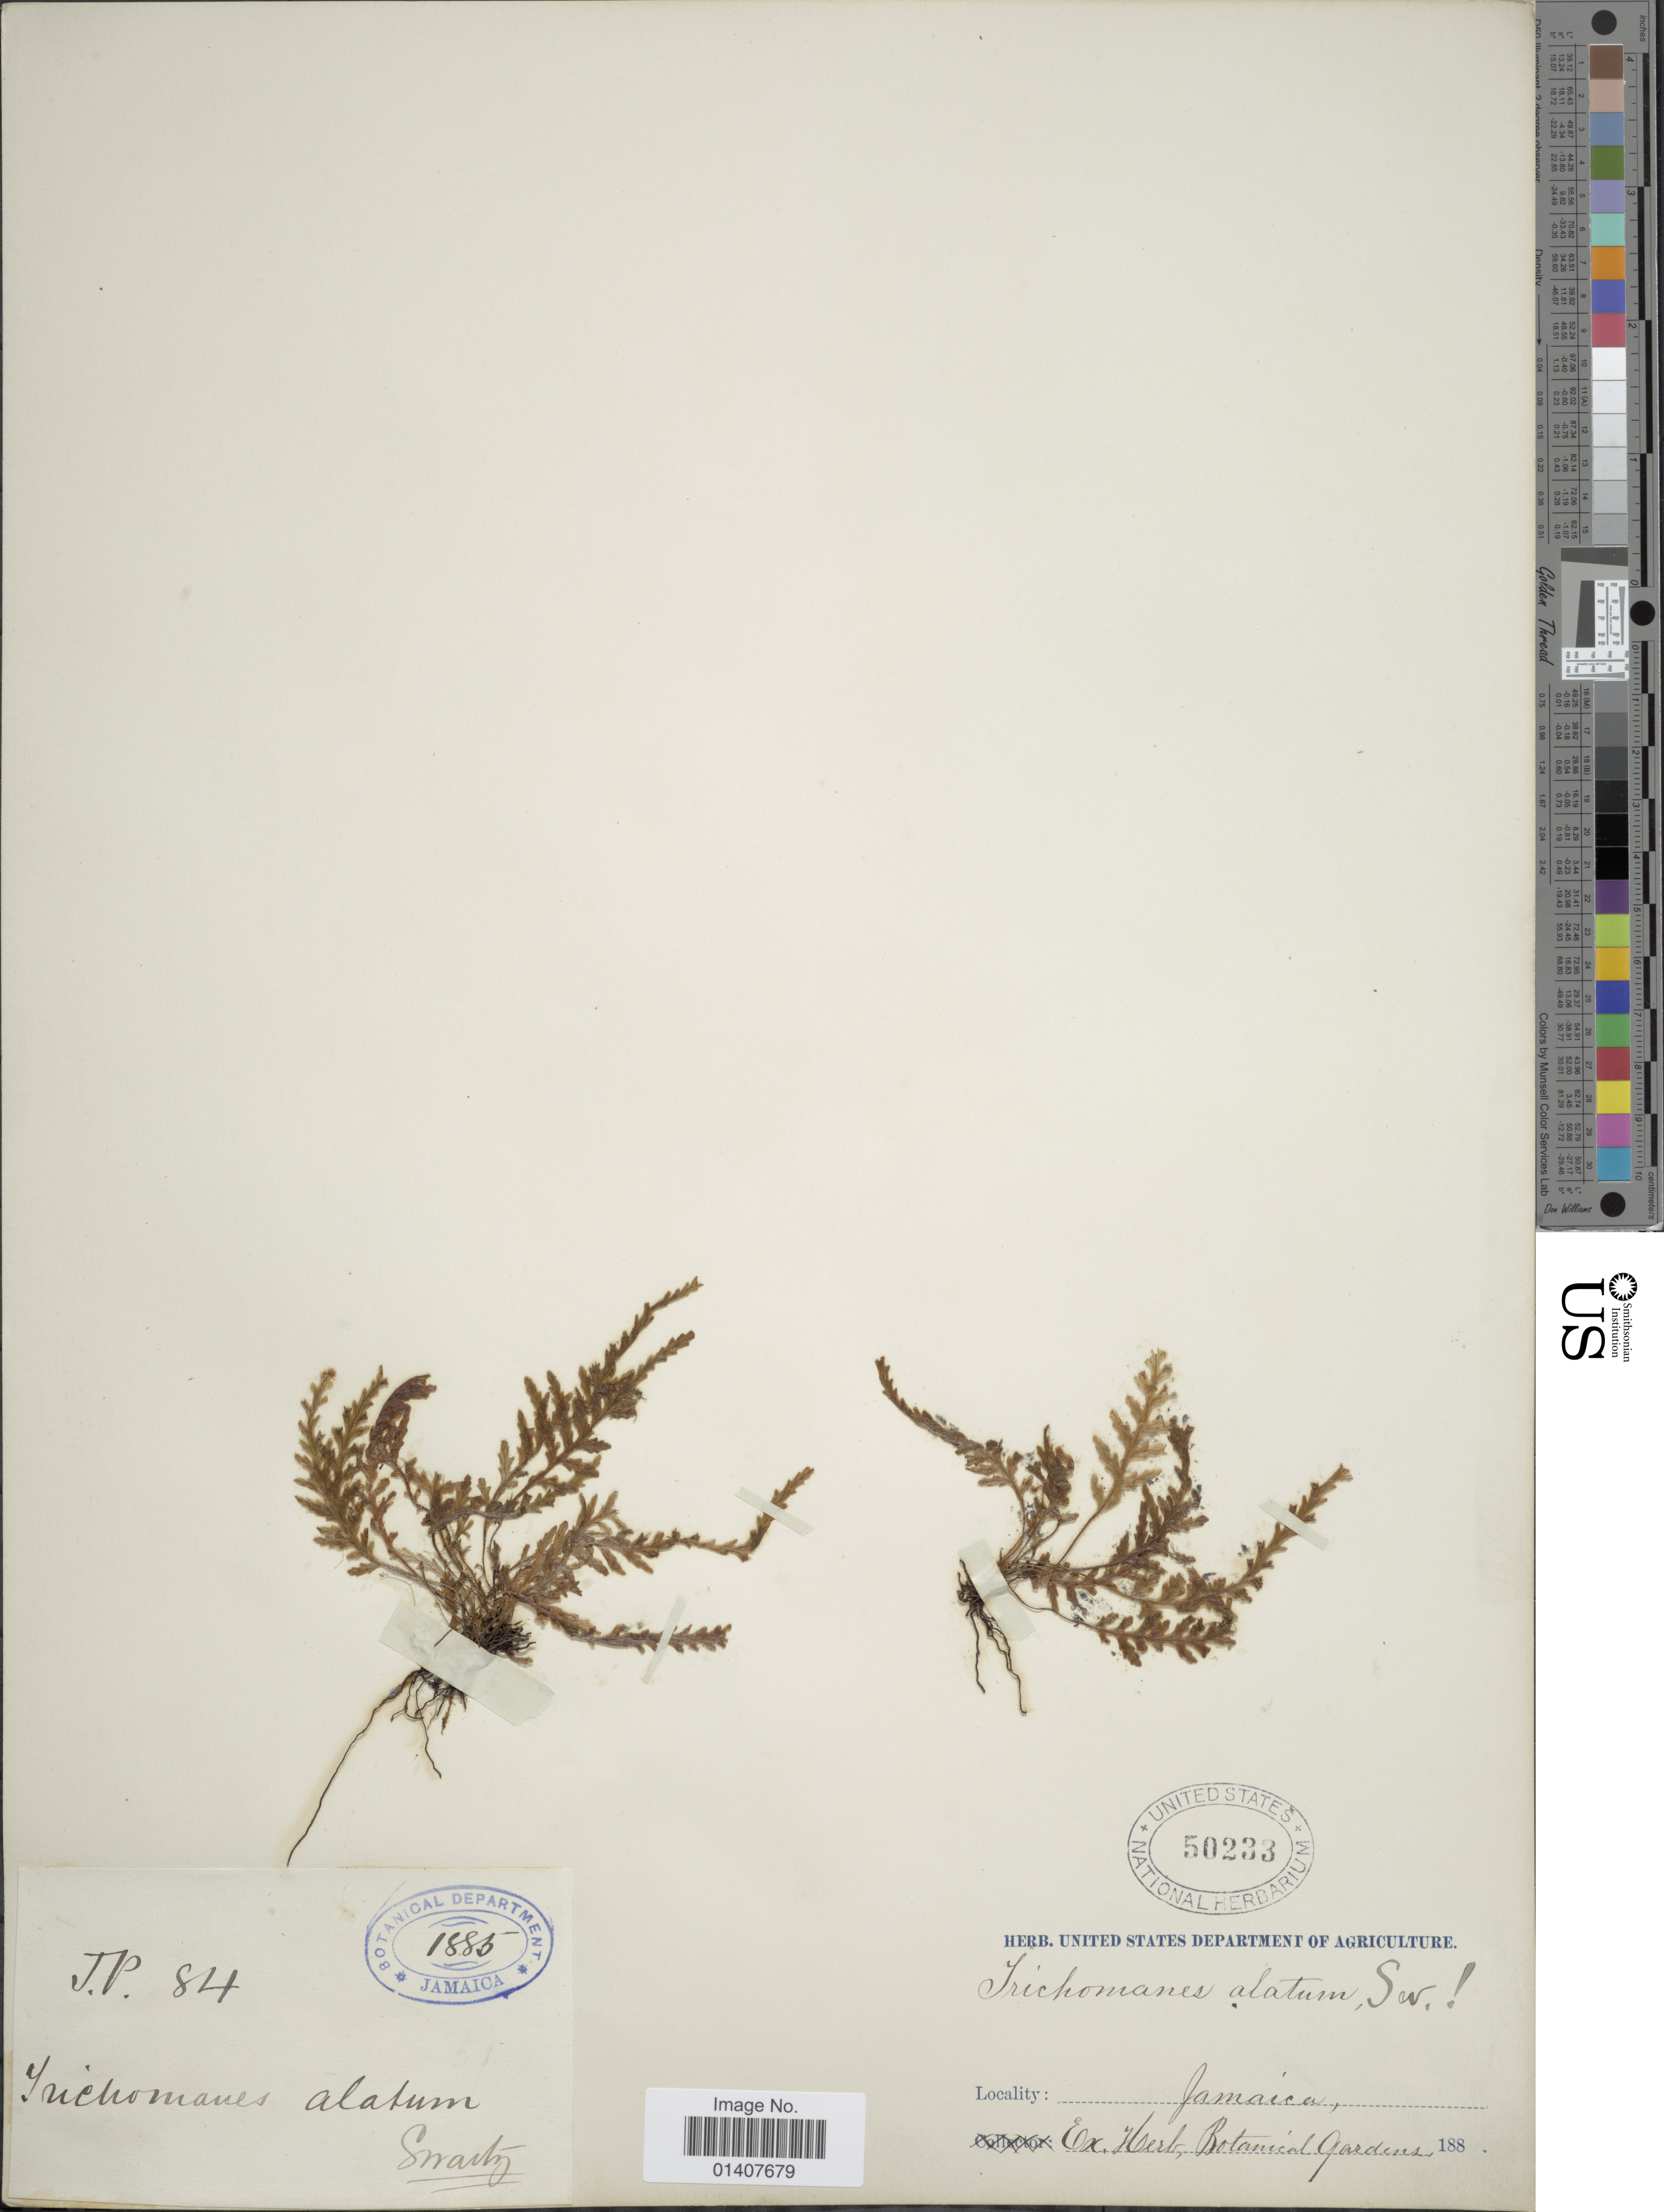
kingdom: Plantae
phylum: Tracheophyta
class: Polypodiopsida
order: Hymenophyllales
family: Hymenophyllaceae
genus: Trichomanes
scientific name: Trichomanes alatum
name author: Sw.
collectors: -- Swartz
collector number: TP84?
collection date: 1885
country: Jamaica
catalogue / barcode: US 50233